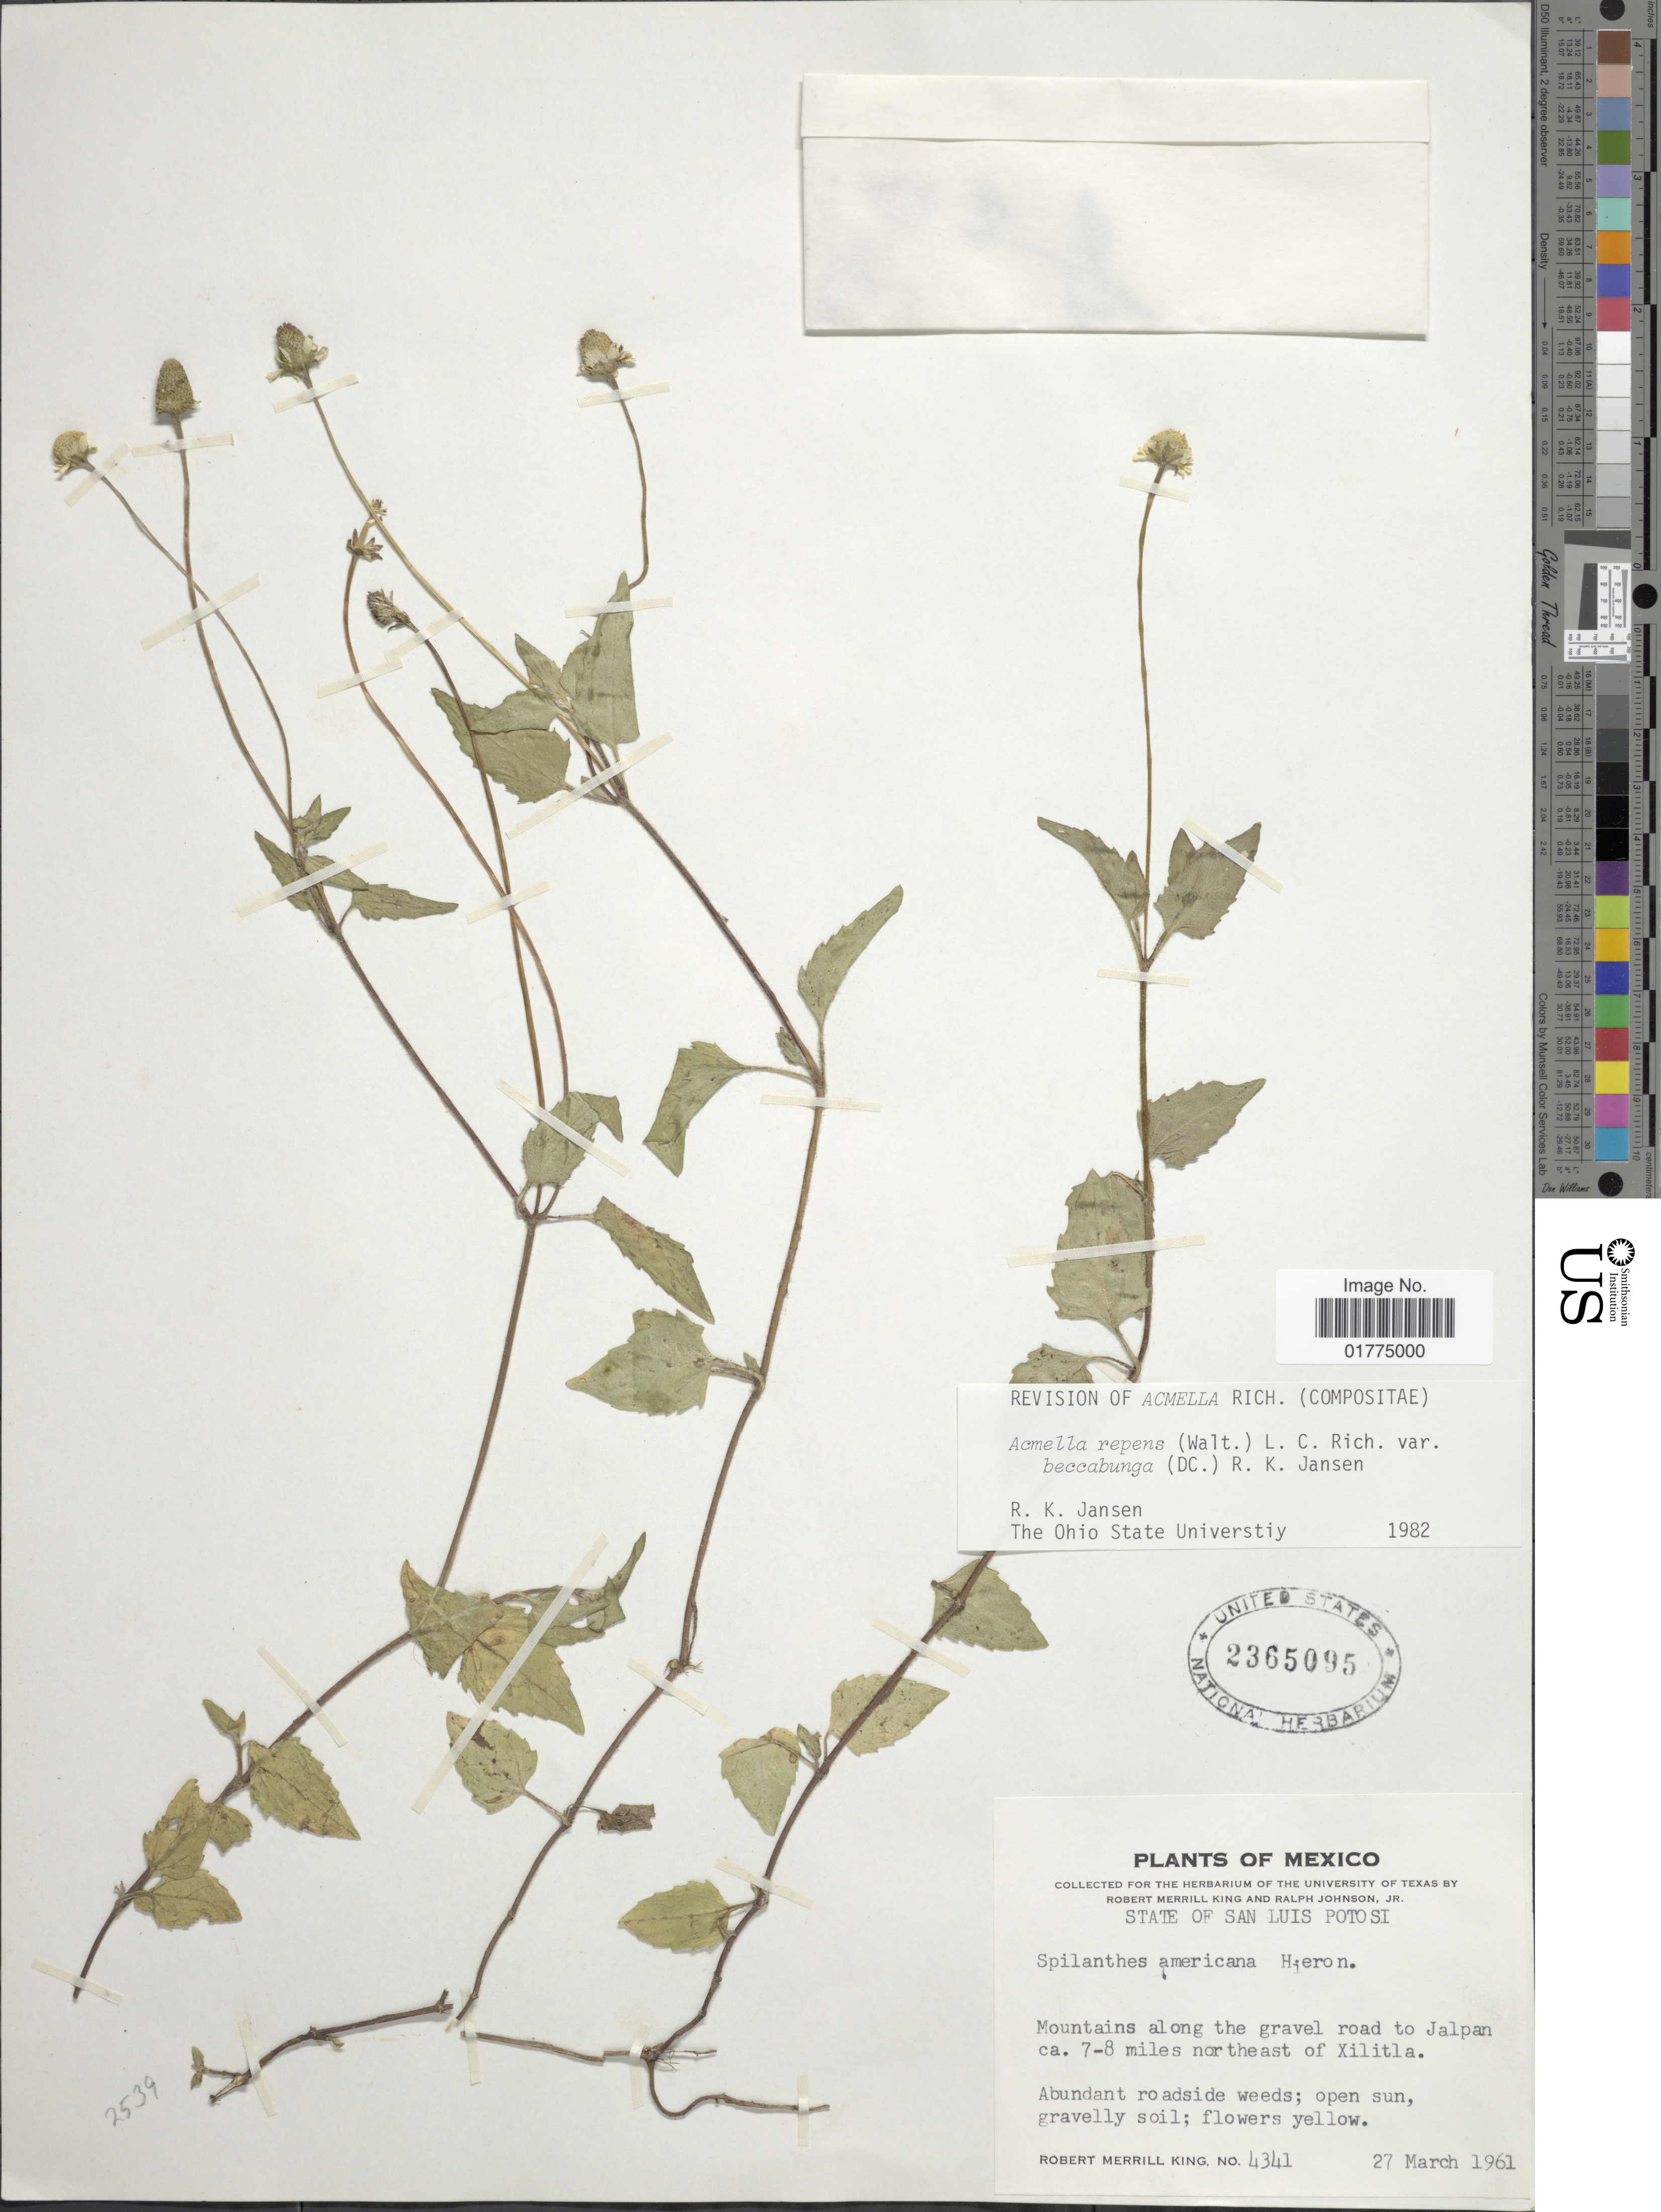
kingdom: Plantae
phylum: Tracheophyta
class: Magnoliopsida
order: Asterales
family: Asteraceae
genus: Acmella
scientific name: Acmella repens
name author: (Walter) Rich.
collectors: R. M. King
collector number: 4341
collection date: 1961-03-27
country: Mexico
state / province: San Luis Potosí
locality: State of San Luis Potosi. Mountains along the gravel road to Jalpan ca. 7-8 miles northeast of Xilitla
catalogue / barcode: US 2365095